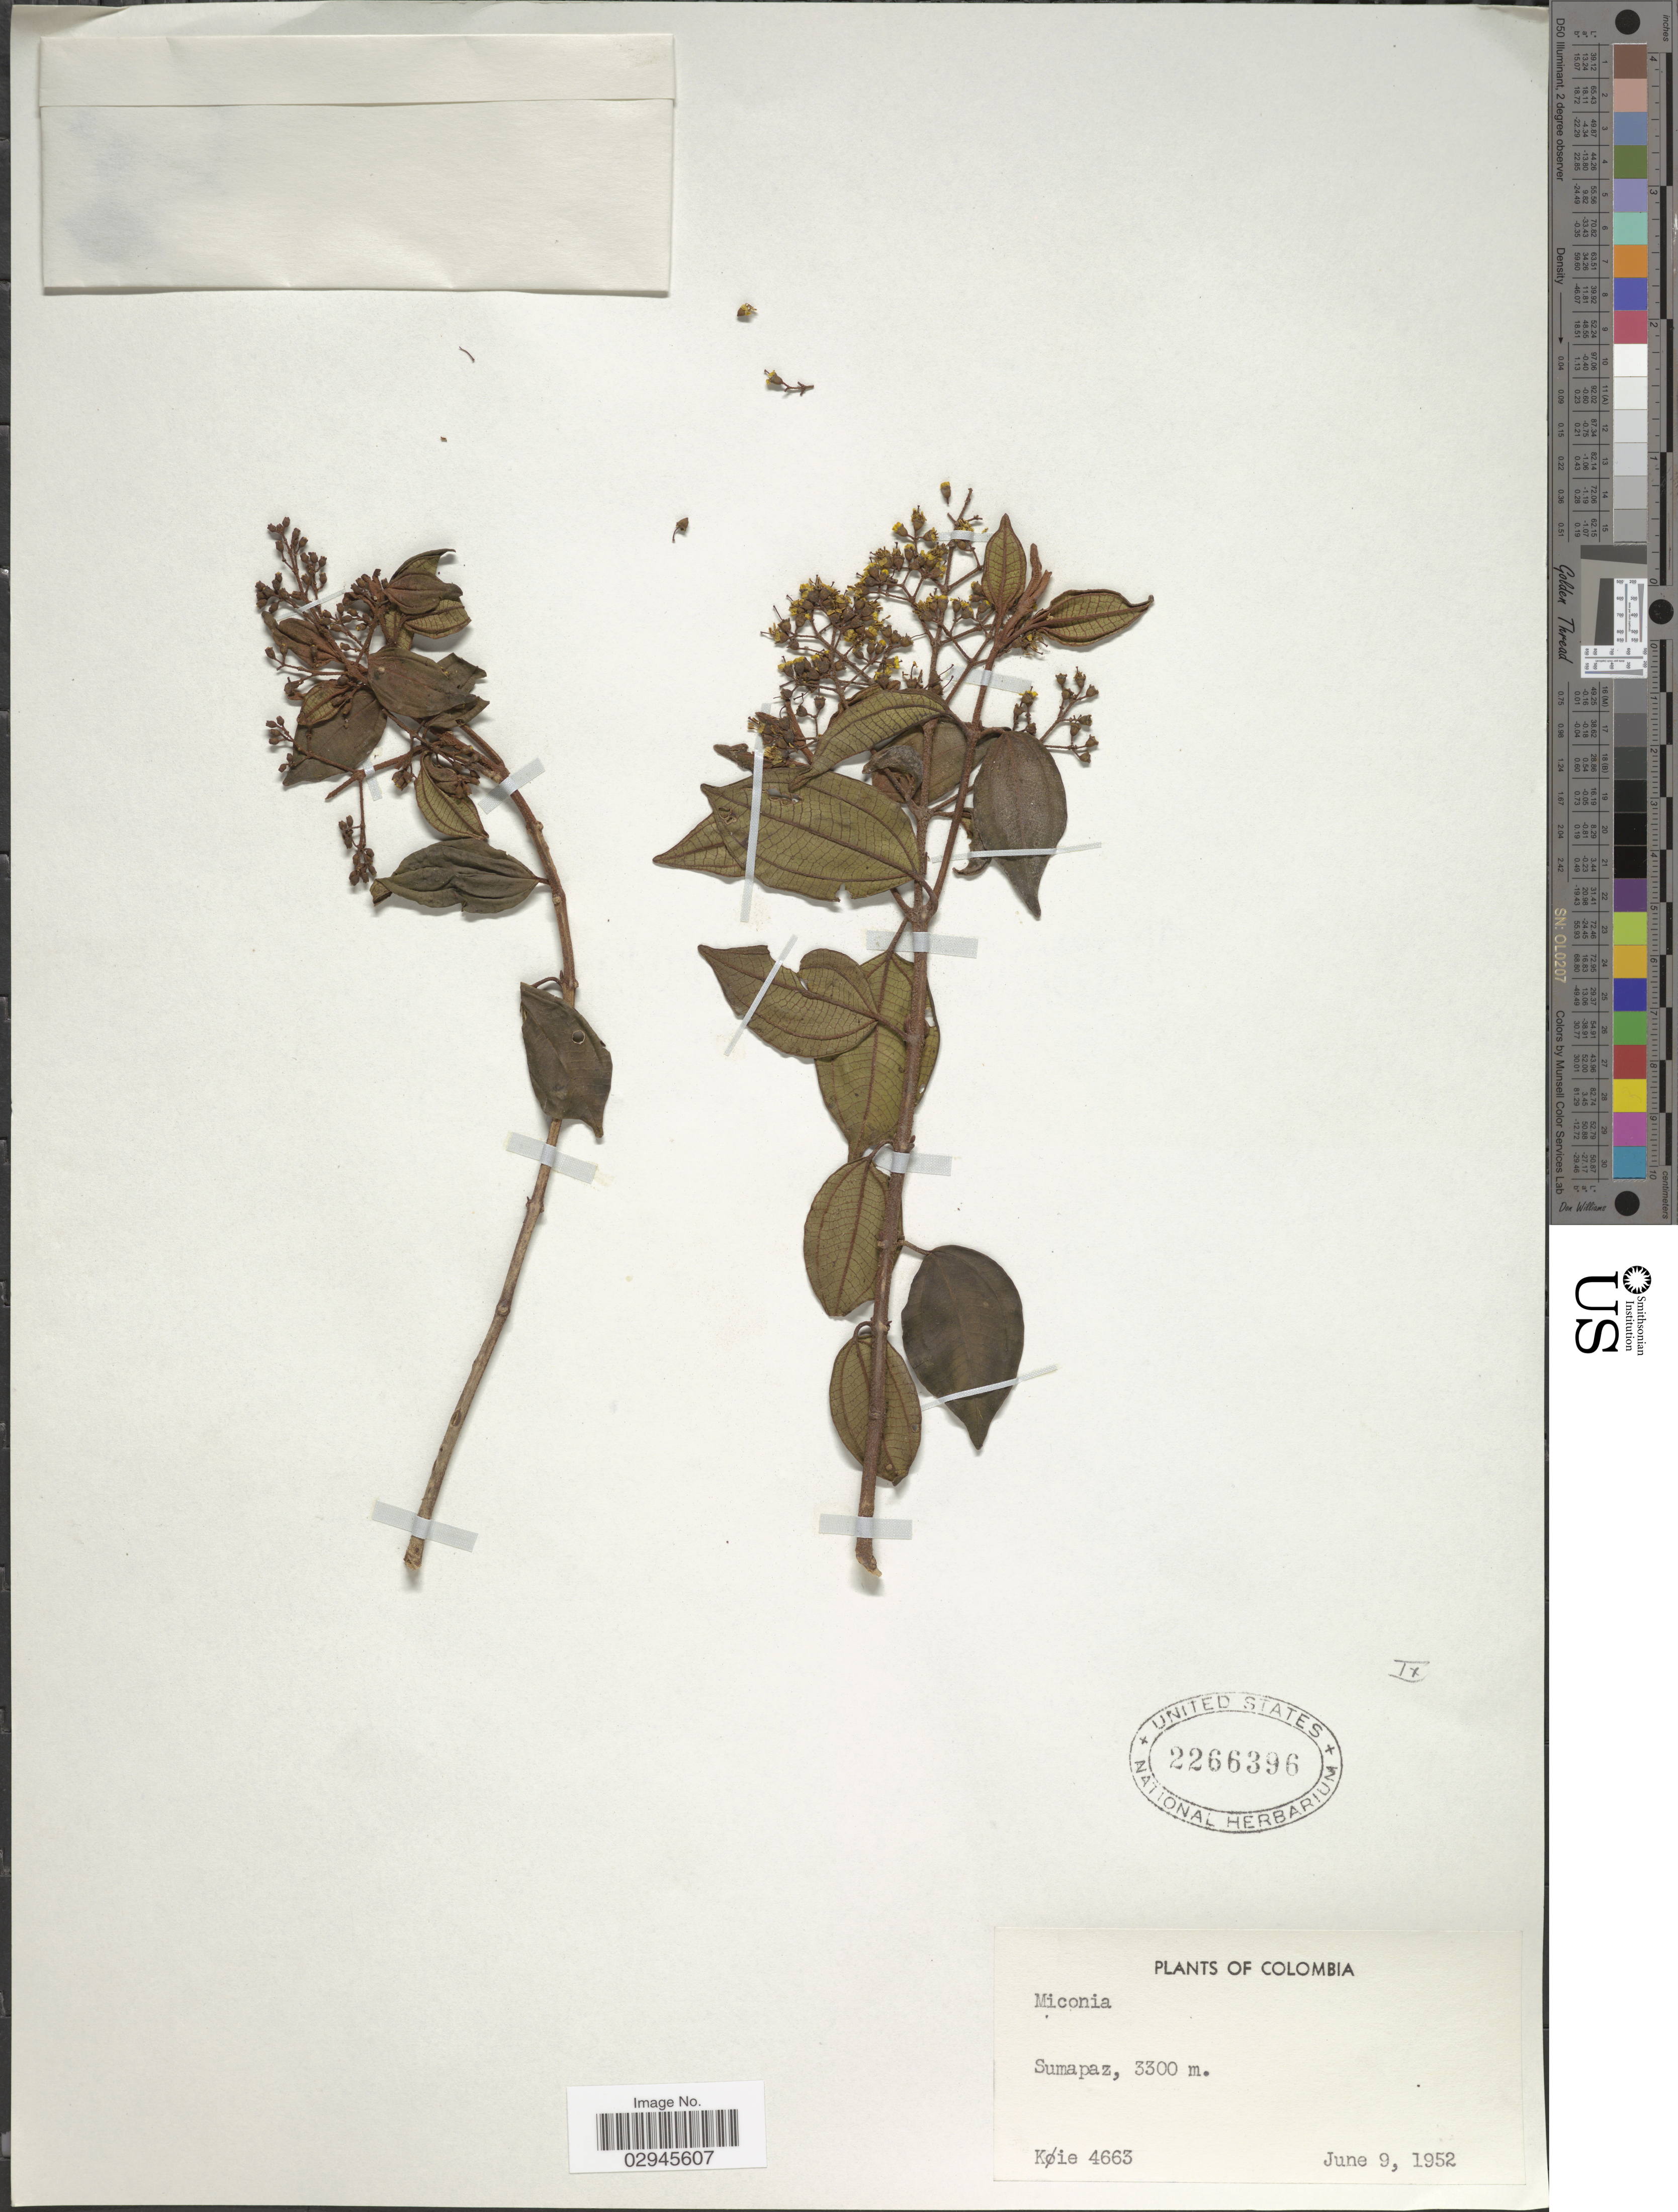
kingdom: Plantae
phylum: Tracheophyta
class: Magnoliopsida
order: Myrtales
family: Melastomataceae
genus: Miconia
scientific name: Miconia sp.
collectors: Køie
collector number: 4663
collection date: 1952-06-09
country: Colombia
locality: Sumapaz.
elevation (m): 3300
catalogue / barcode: US 2266396